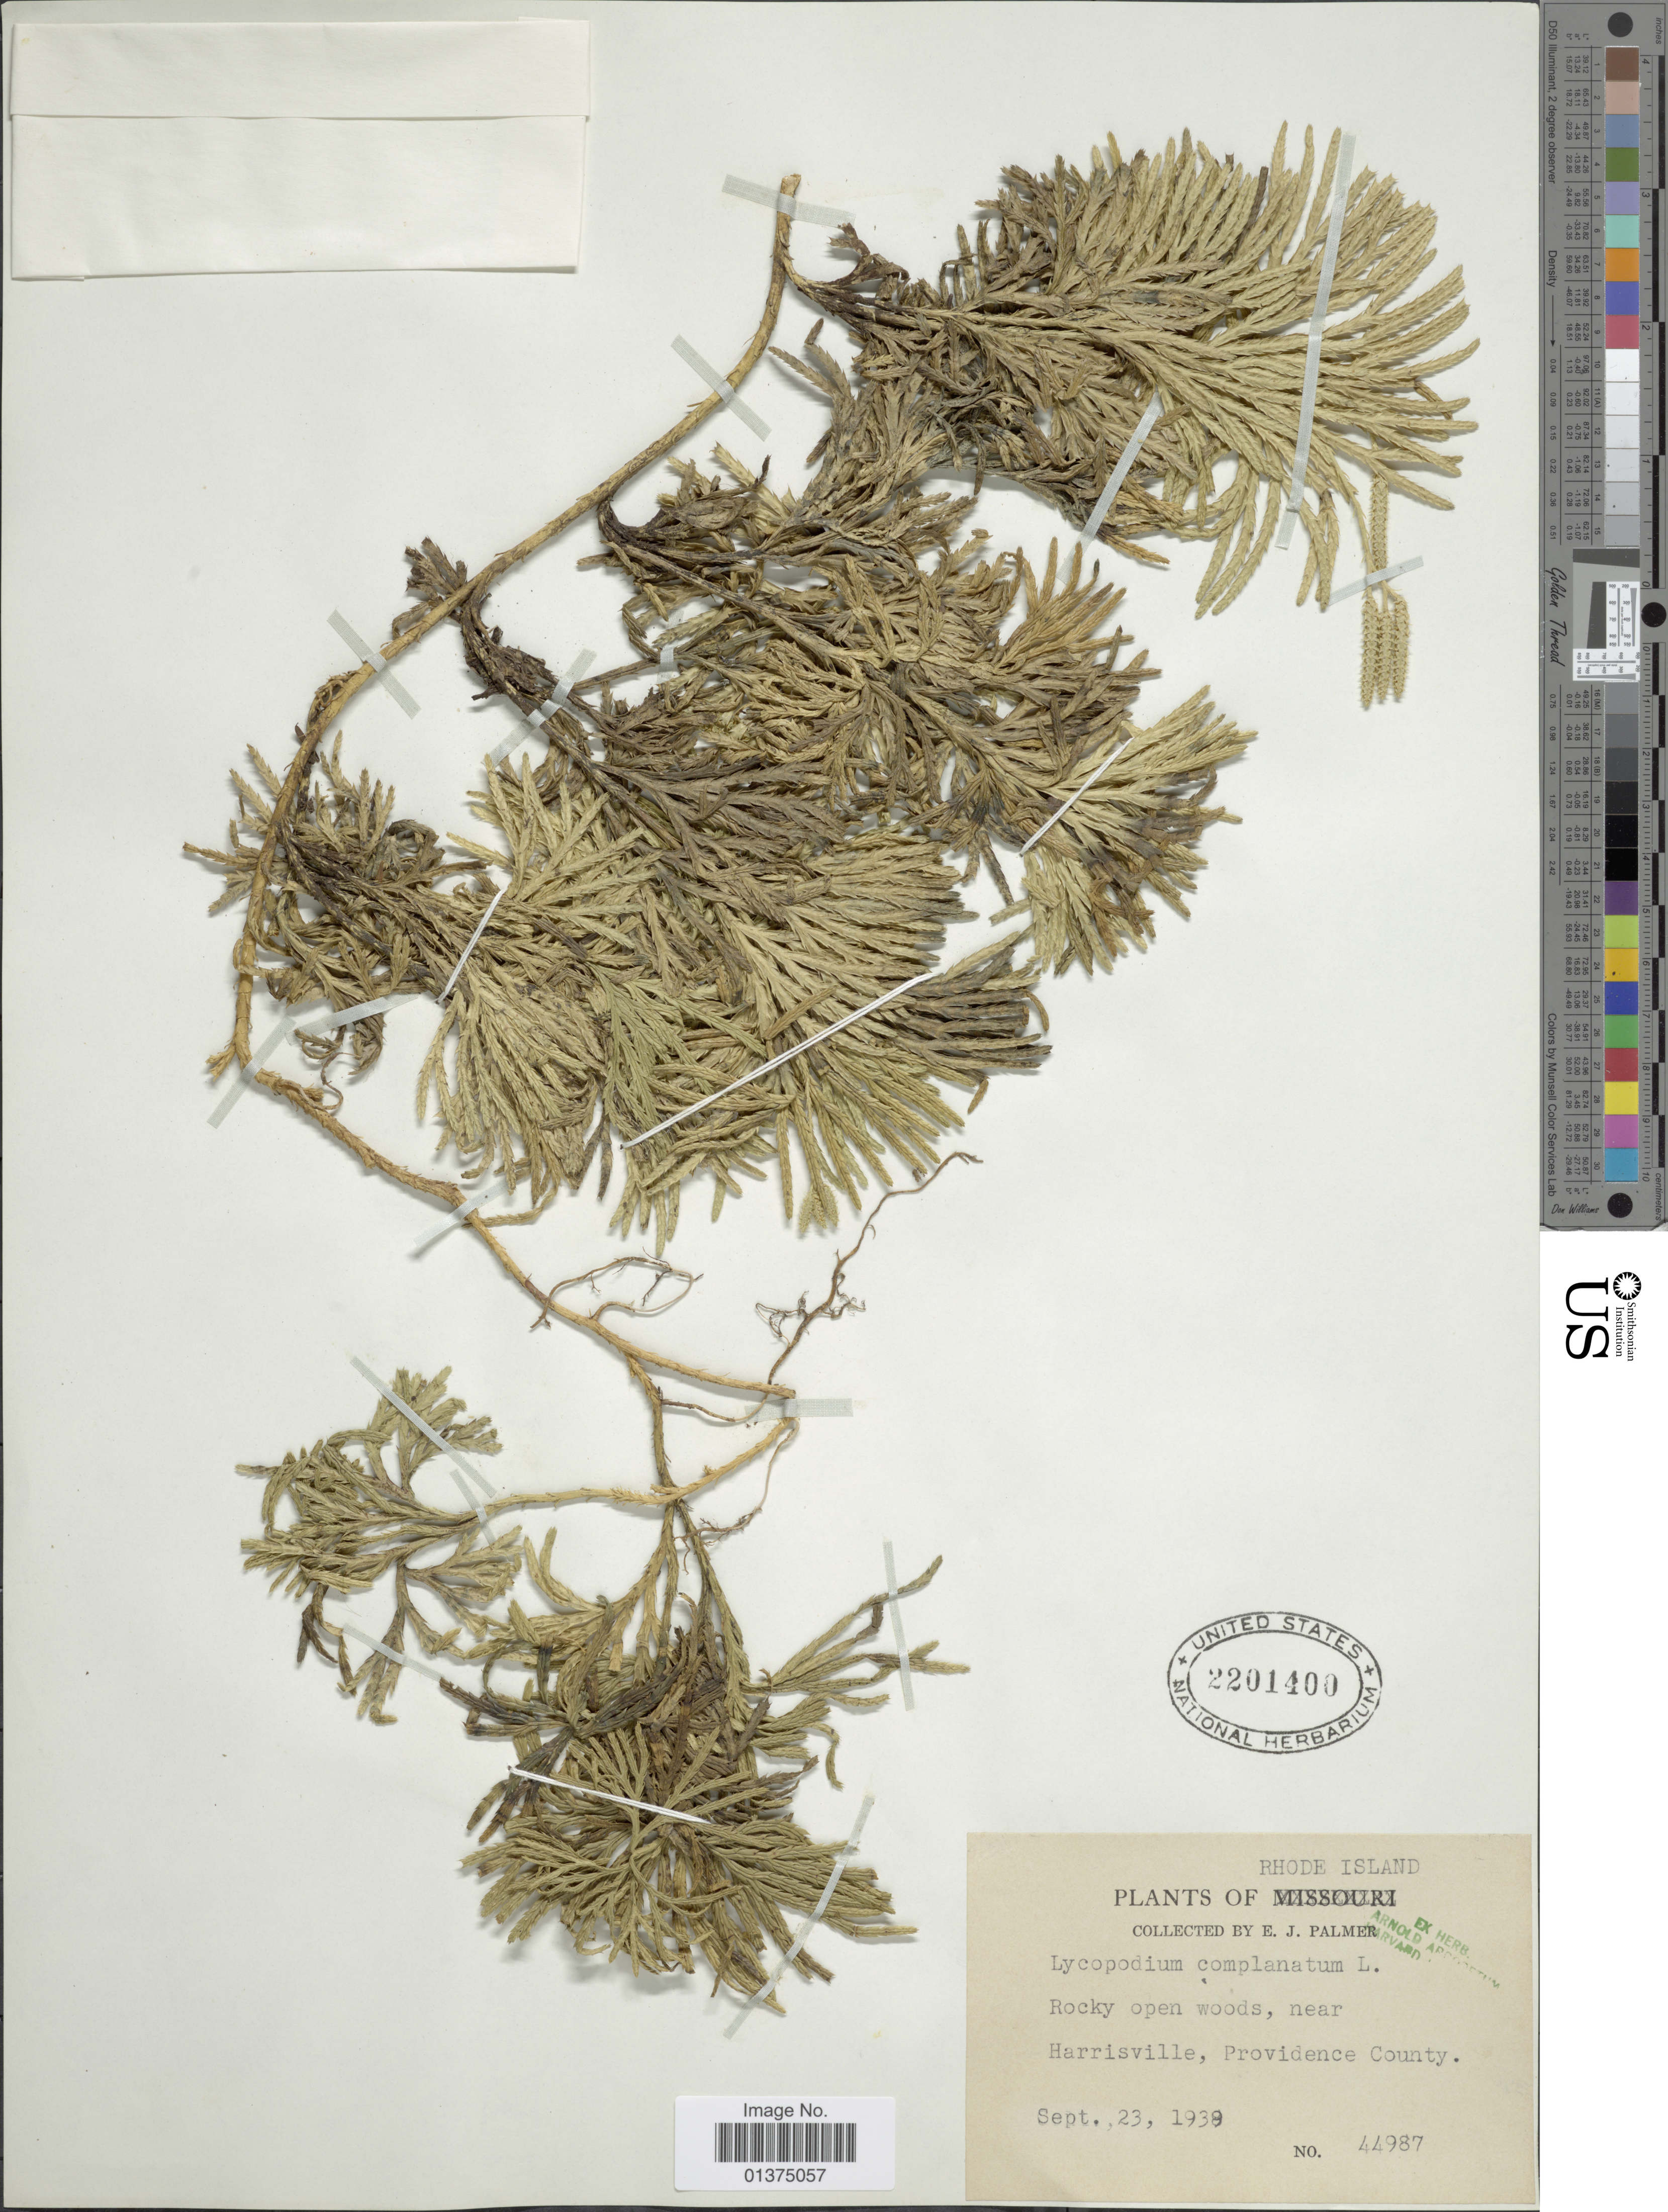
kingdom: Plantae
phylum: Tracheophyta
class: Lycopodiopsida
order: Lycopodiales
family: Lycopodiaceae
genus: Diphasiastrum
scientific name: Diphasiastrum complanatum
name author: (L.) Holub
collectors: E. J. Palmer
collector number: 44987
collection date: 1939-09-23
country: United States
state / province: Rhode Island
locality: Near Harrisville, Providence County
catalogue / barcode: US 2201400